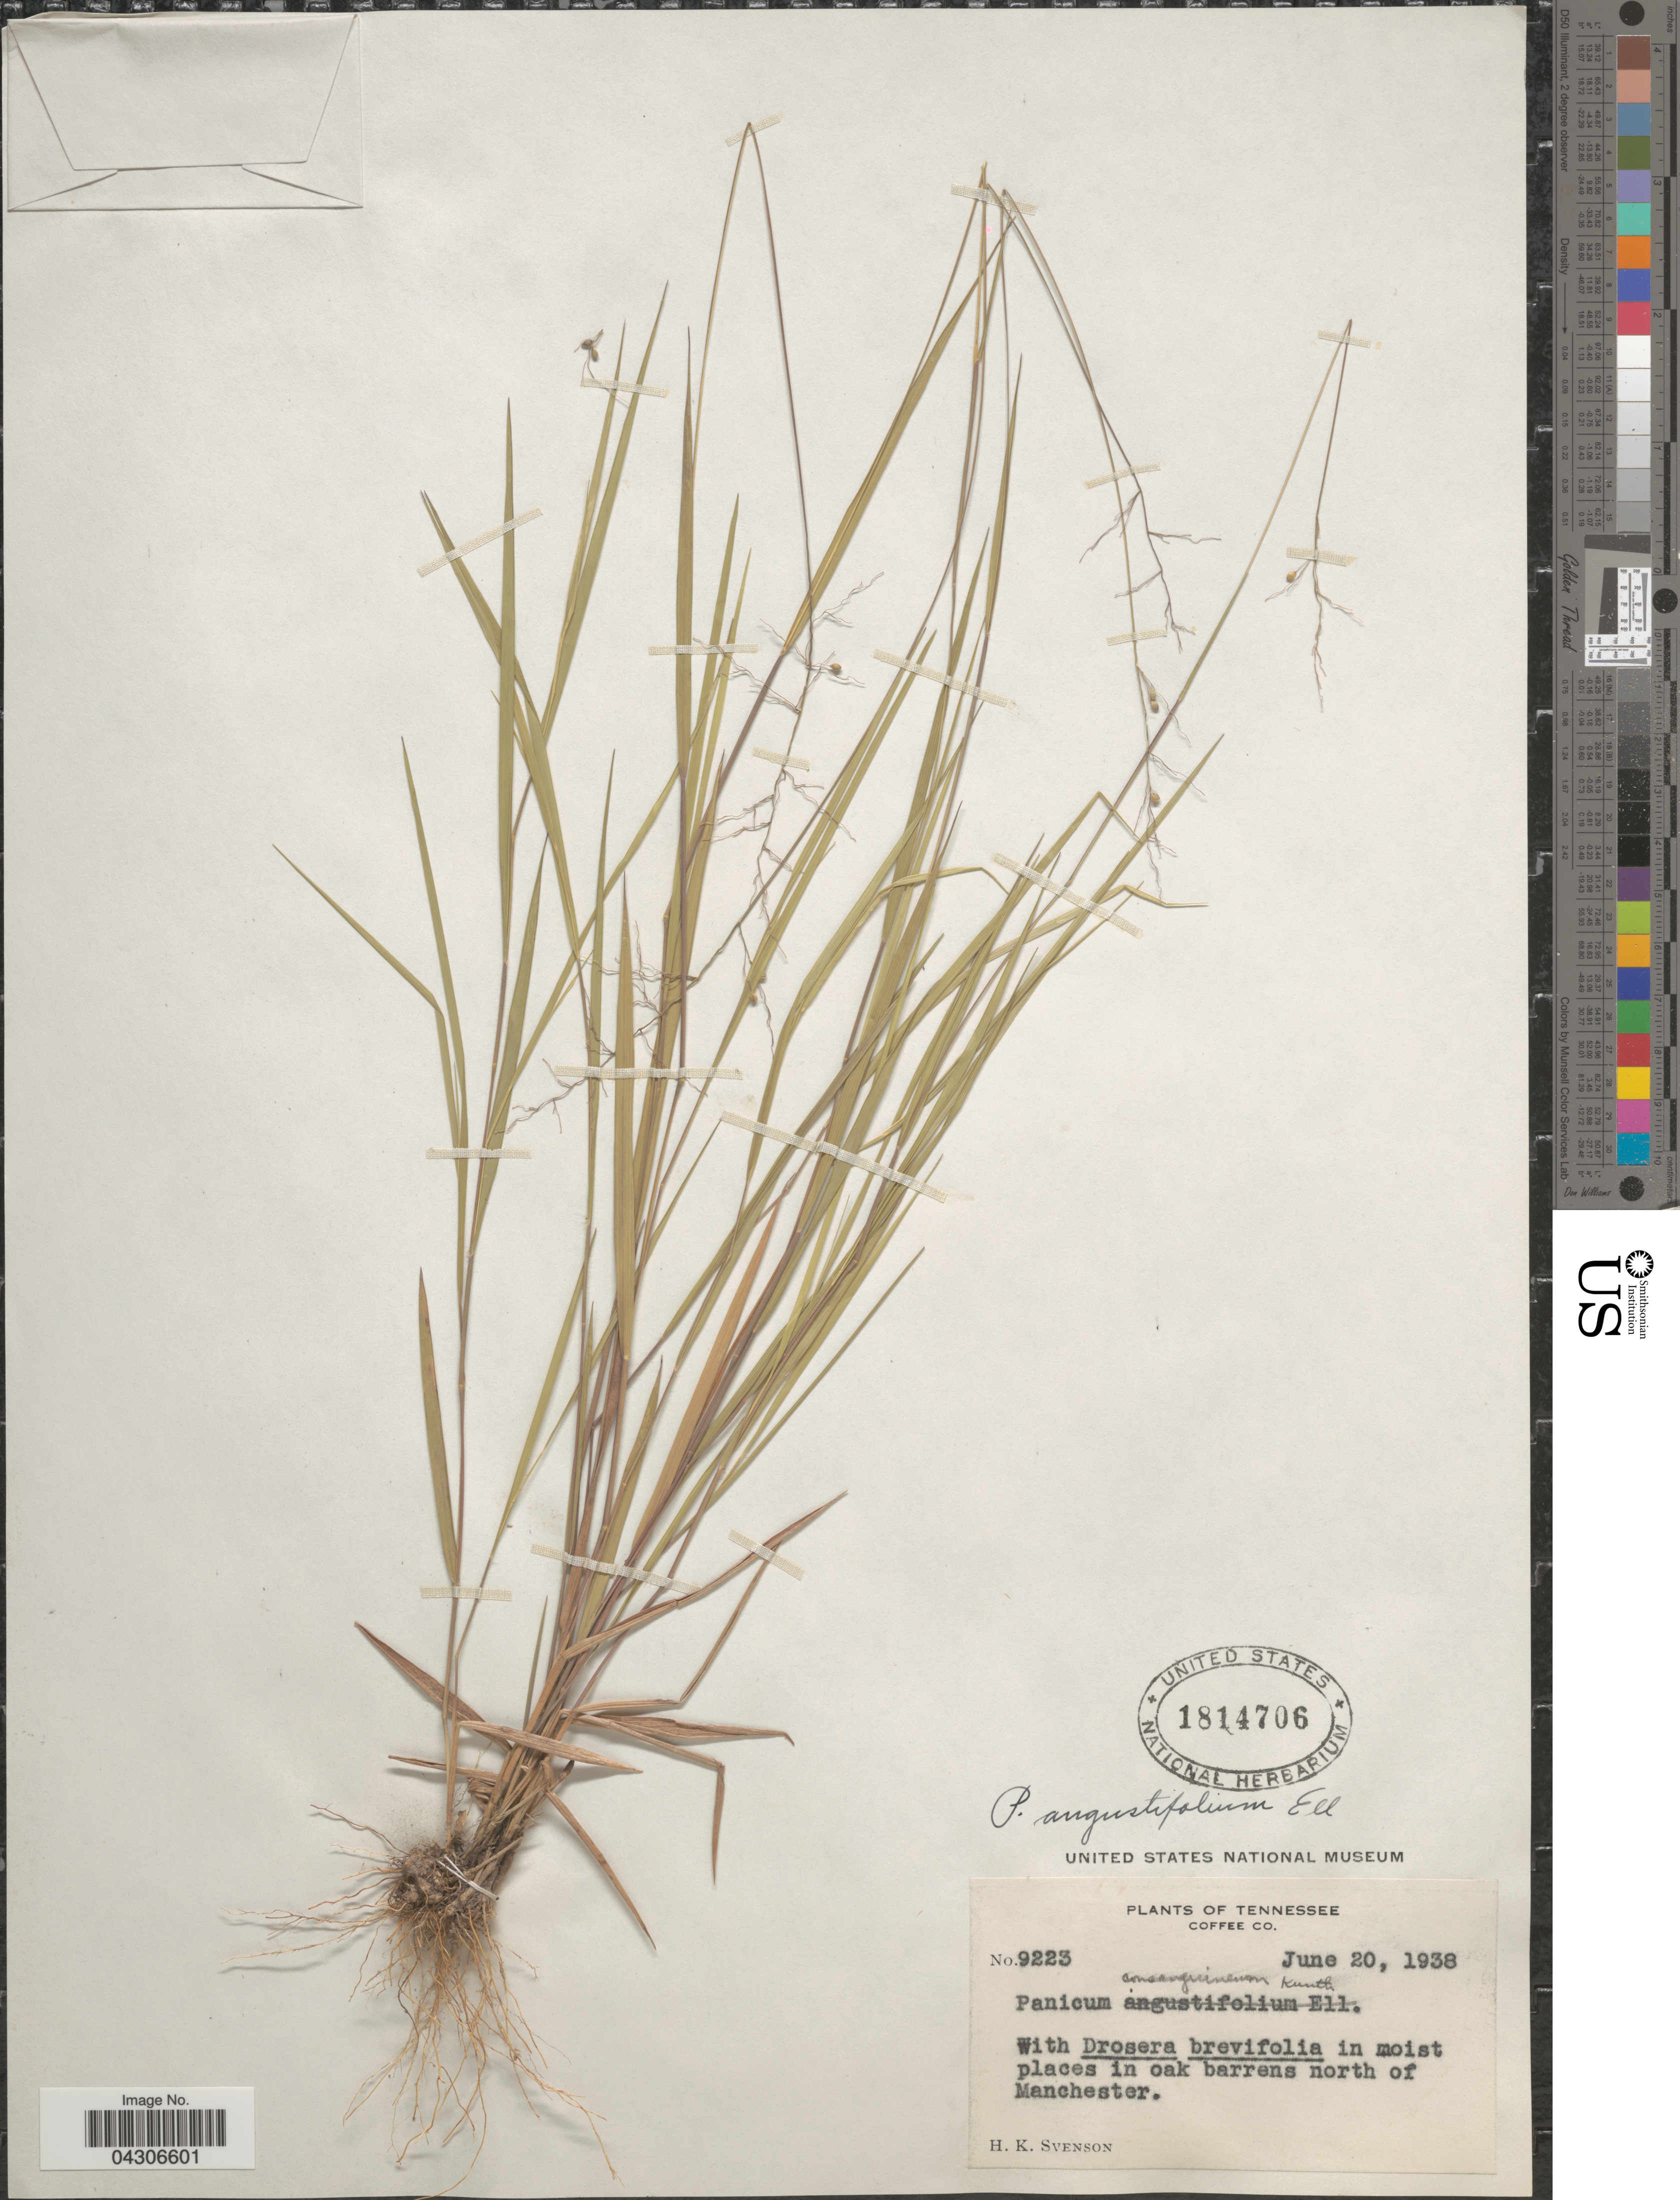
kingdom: Plantae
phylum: Tracheophyta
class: Liliopsida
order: Poales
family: Poaceae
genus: Dichanthelium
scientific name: Dichanthelium aciculare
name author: (Desv. ex Poir.) Gould & C.A. Clark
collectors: H. K. Svenson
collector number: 9223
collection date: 1938-06-20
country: United States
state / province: Tennessee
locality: Coffee Co. In moist places in oak barrens north of Manchester.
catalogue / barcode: US 1814706